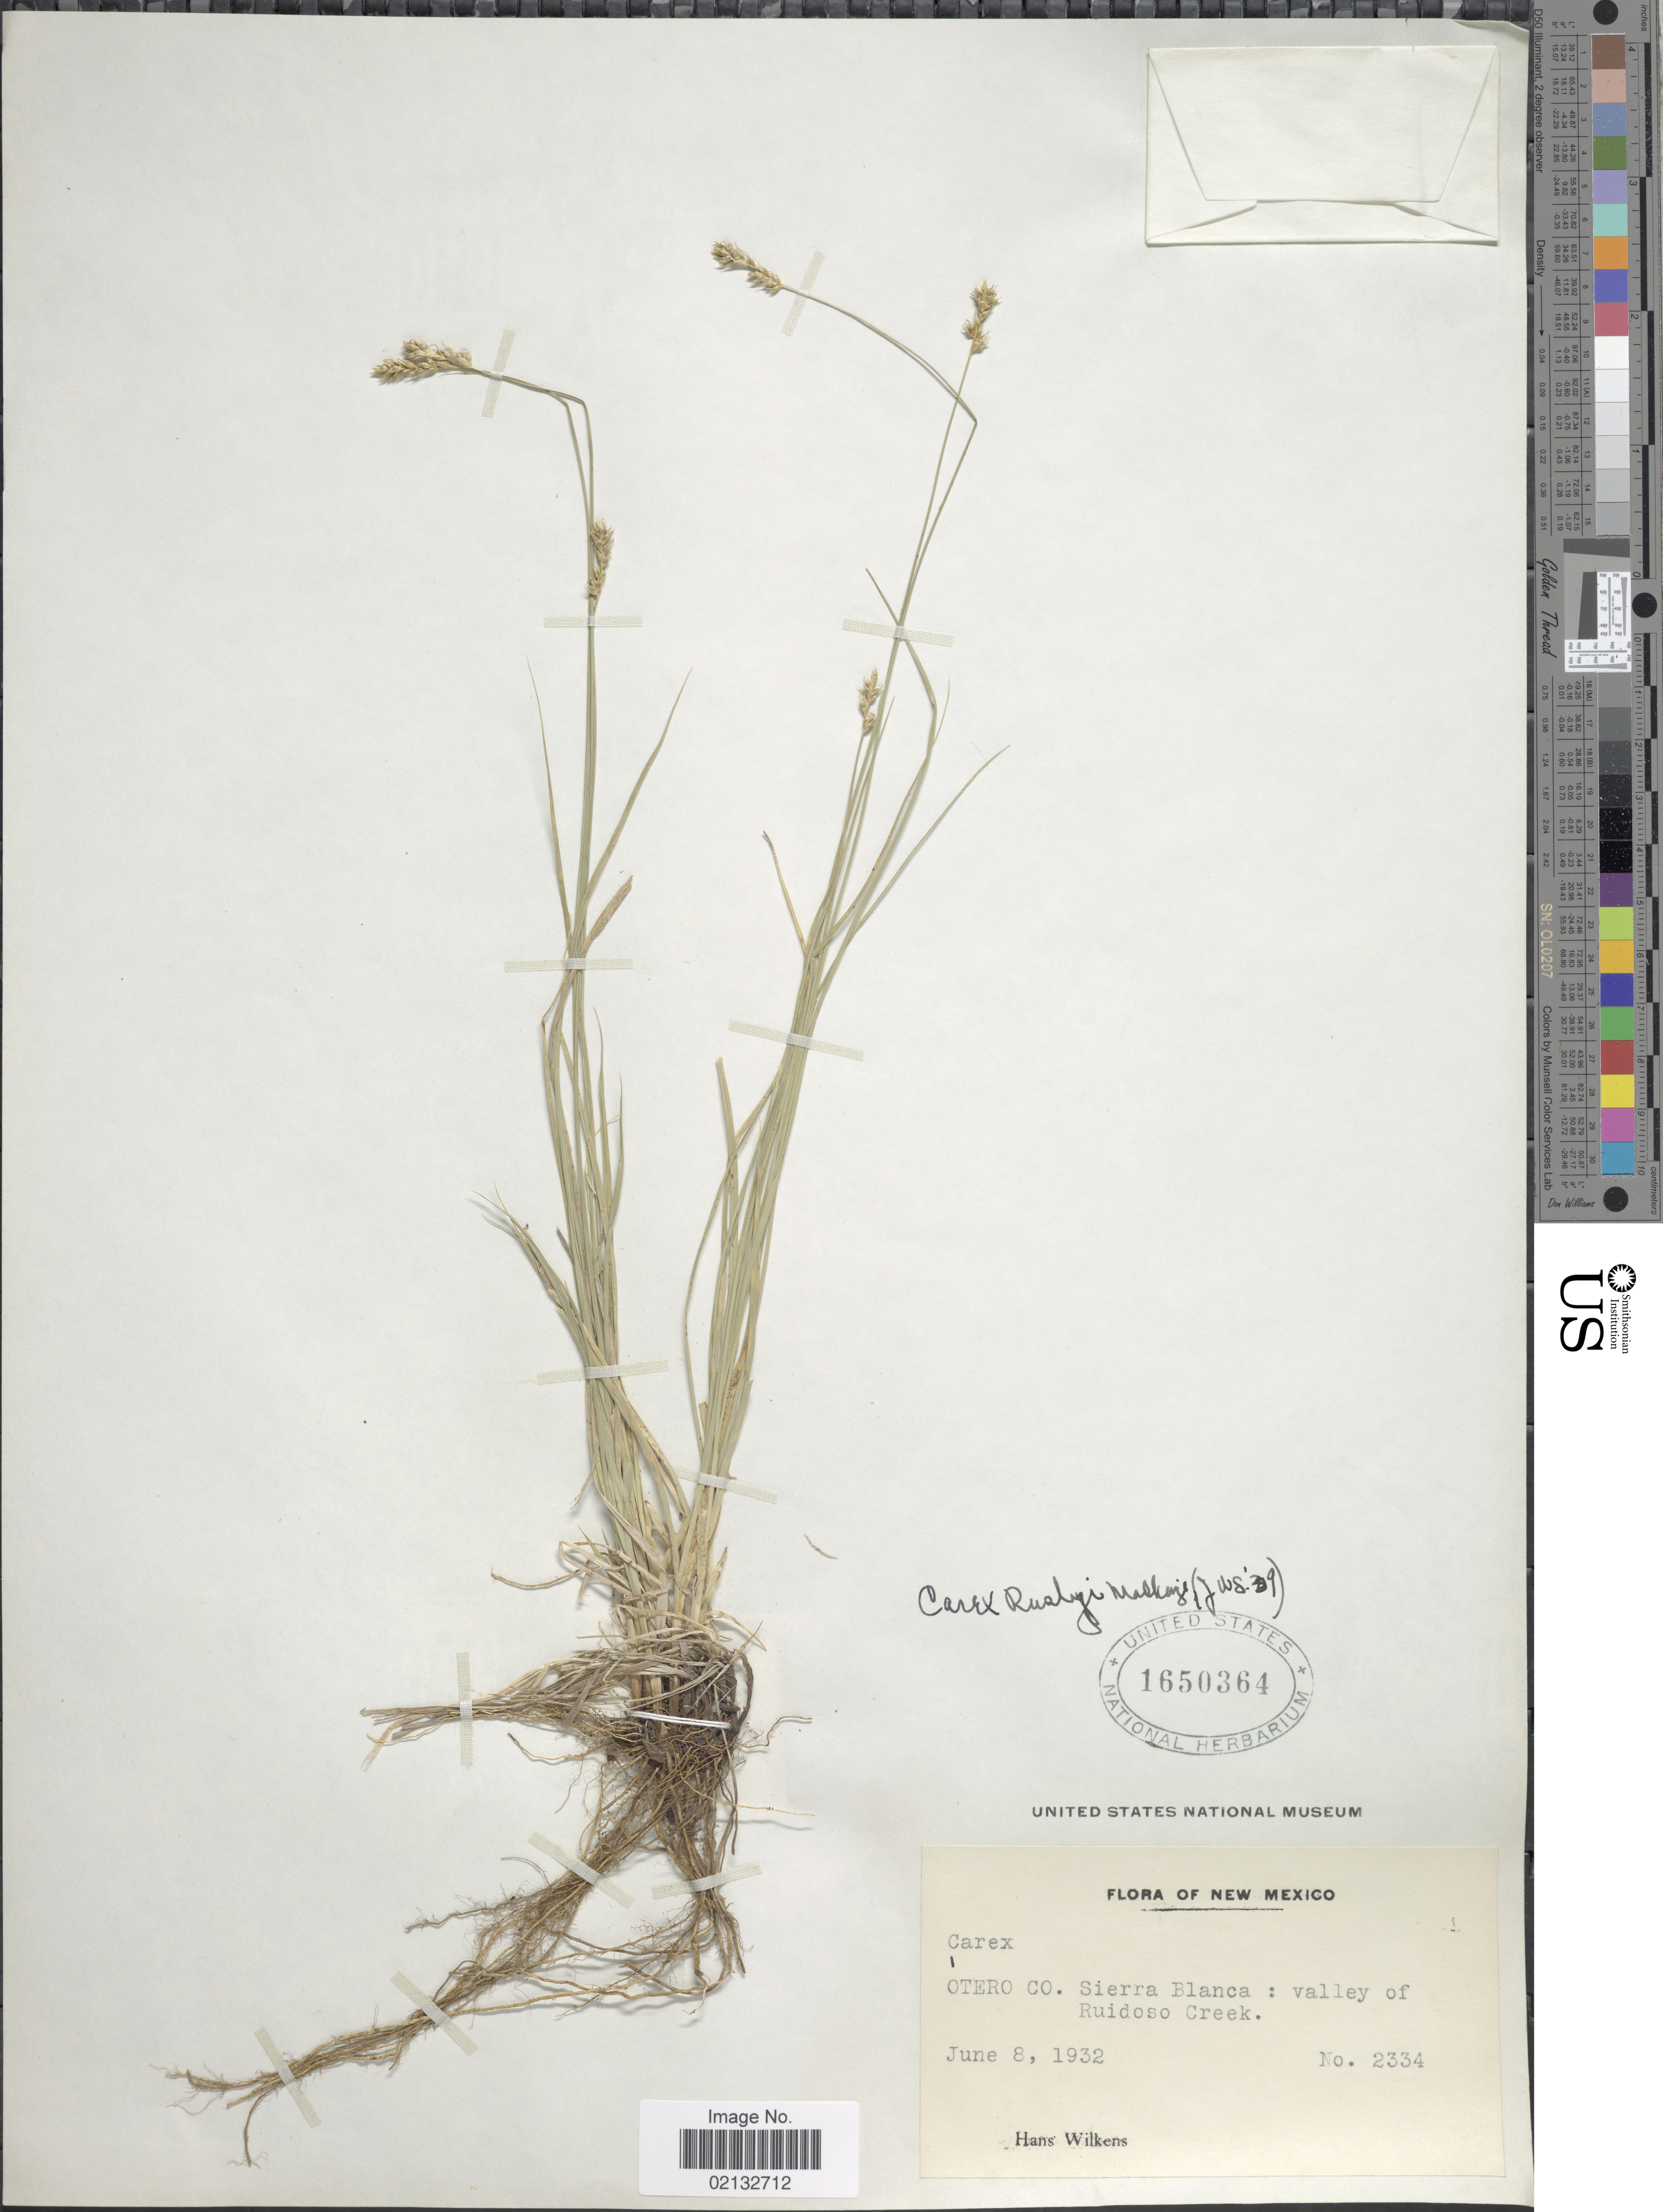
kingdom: Plantae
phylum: Tracheophyta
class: Liliopsida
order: Poales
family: Cyperaceae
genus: Carex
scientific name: Carex vallicola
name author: Dewey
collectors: H. Wilkens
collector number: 2334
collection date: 1932-06-08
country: United States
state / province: New Mexico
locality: Otero Co. Sierra Blanca: valley of Ruidoso Creek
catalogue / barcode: US 1650364